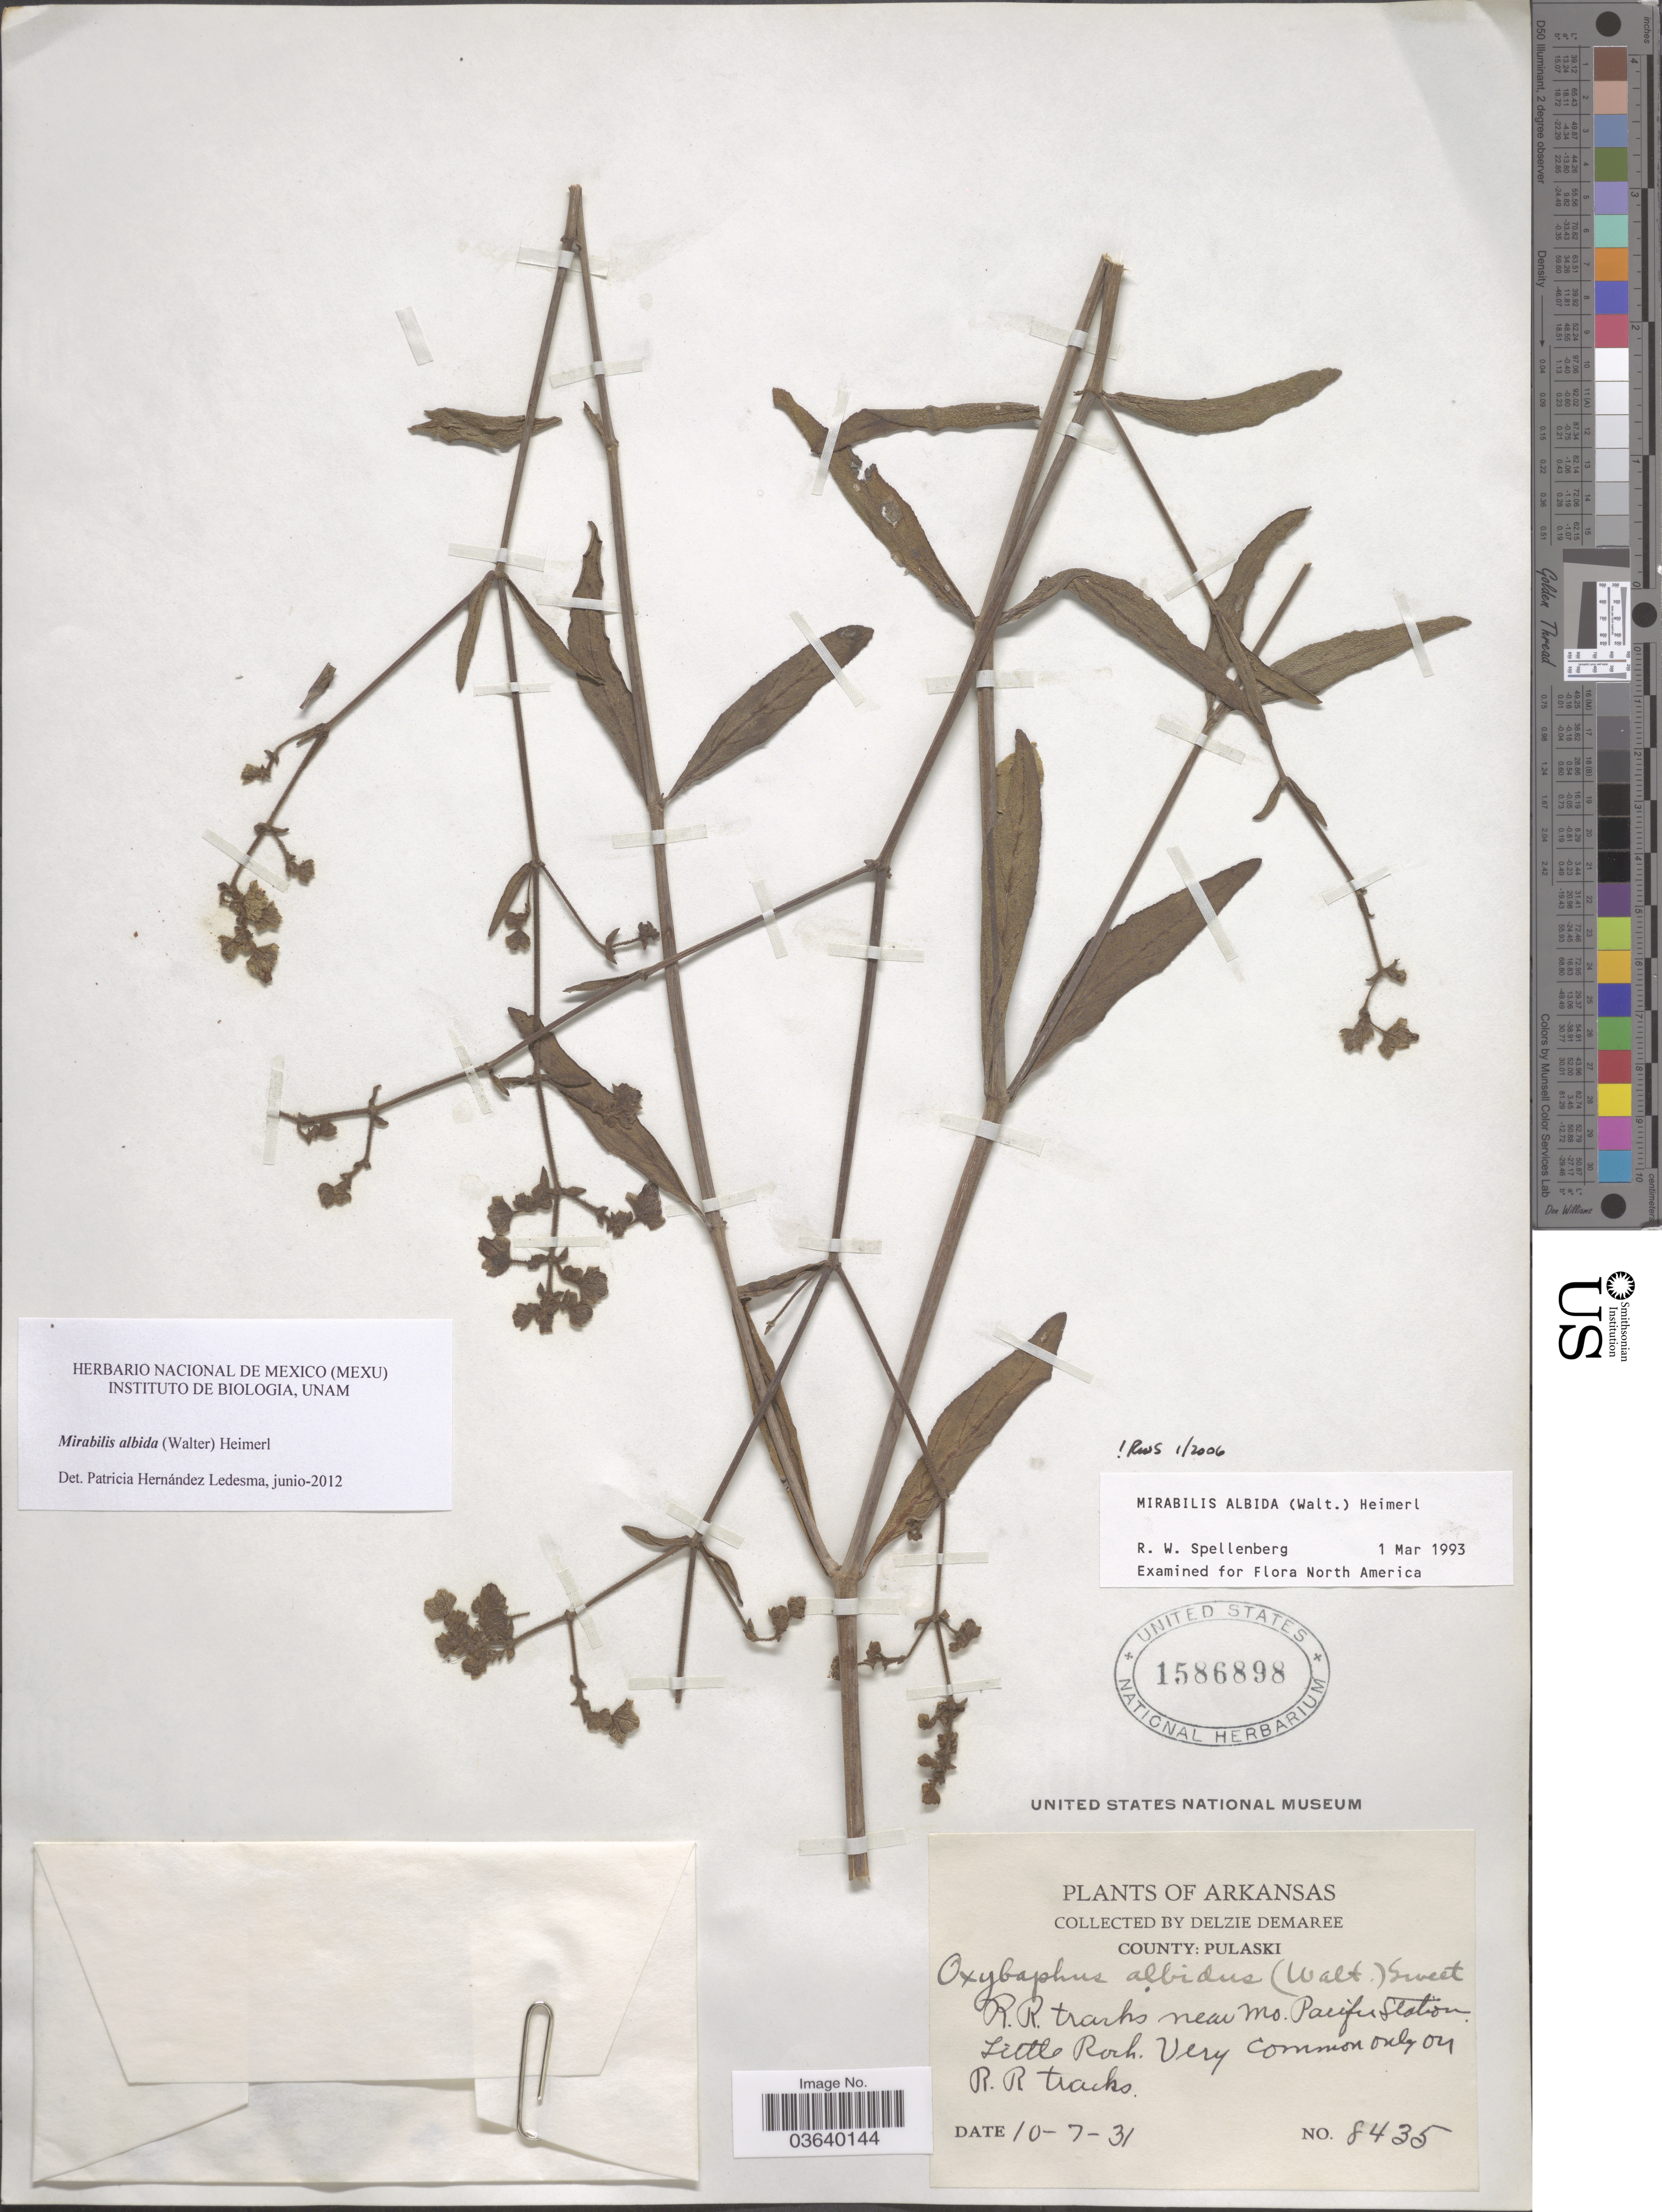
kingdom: Plantae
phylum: Tracheophyta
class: Magnoliopsida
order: Caryophyllales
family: Nyctaginaceae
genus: Mirabilis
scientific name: Mirabilis albida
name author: (Walter) Heimerl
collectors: D. Demaree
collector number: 8435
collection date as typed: Transcribed d/m/y: 7/10/31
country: United States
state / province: Arkansas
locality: County: Pulaski. R.R. tracks near Mo. Pacific Station. Little Rock.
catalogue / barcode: US 1586898